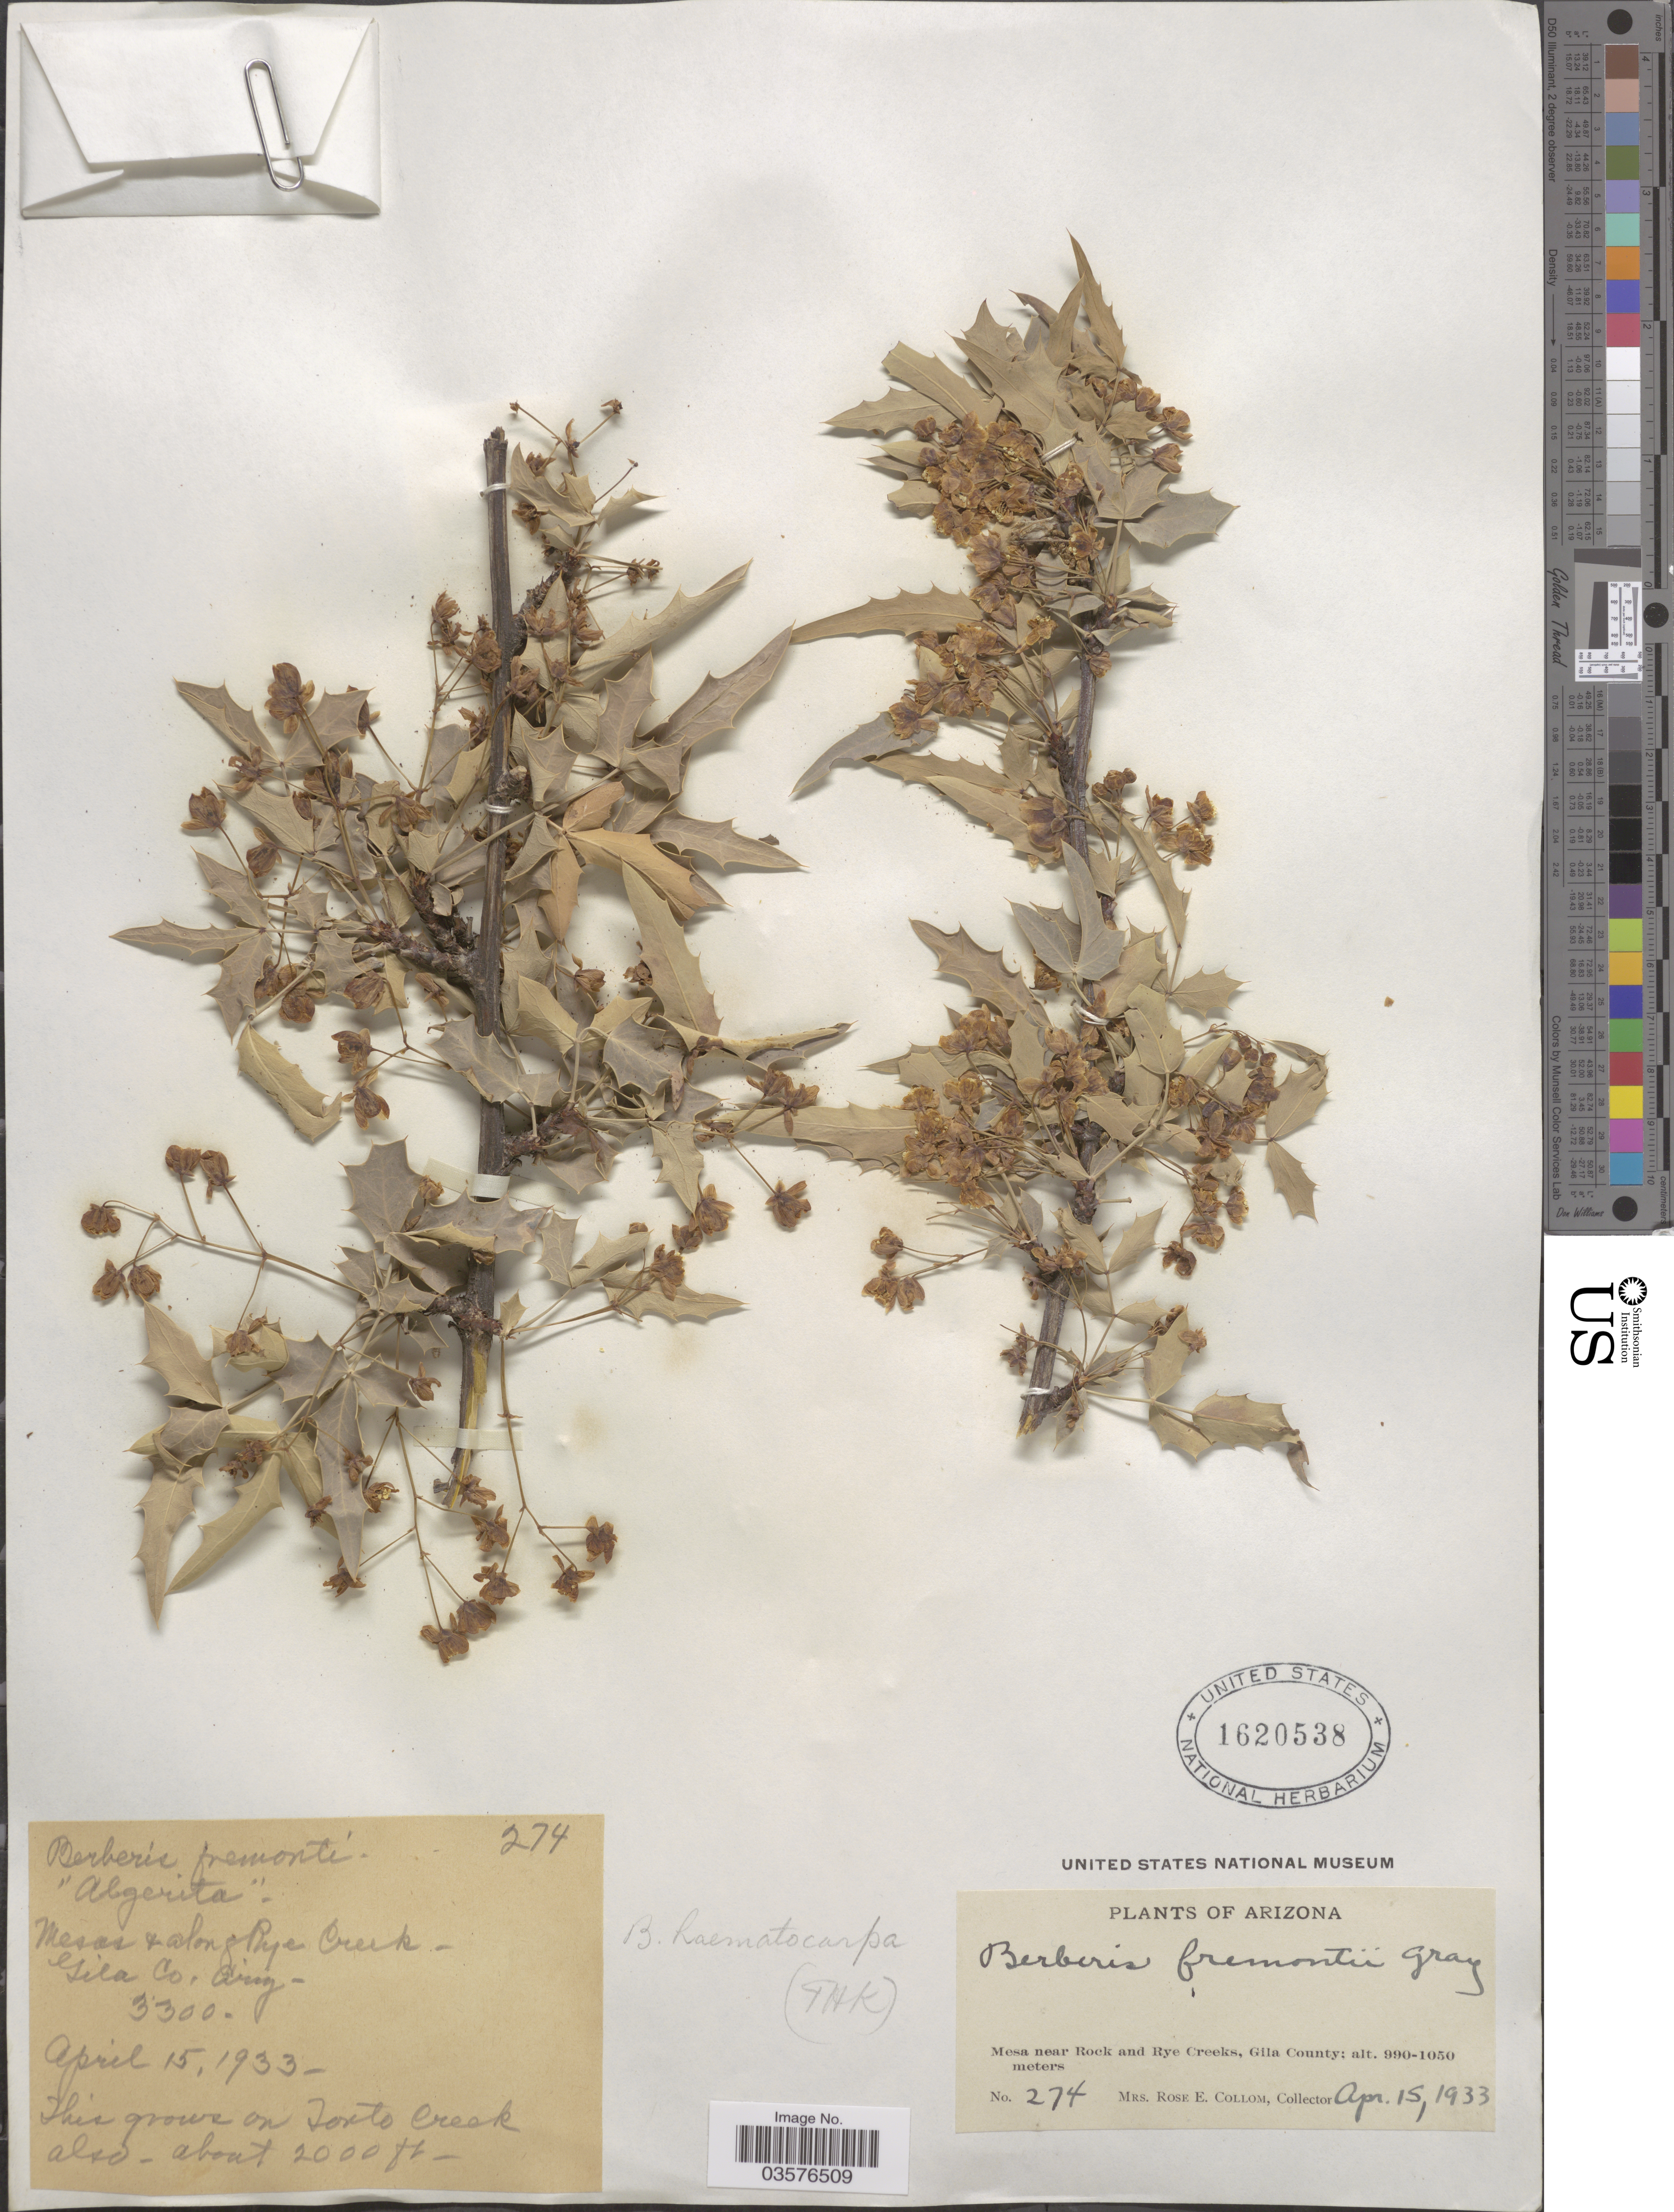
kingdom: Plantae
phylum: Tracheophyta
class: Magnoliopsida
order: Ranunculales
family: Berberidaceae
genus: Mahonia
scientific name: Mahonia haematocarpa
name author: (Wooton) Fedde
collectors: R. E. Collom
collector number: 274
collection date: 1933-04-15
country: United States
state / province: Arizona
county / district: Gila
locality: Mesa near Rock and Rye Creeks, Mesas & along Rye Creek. On Tonto Creek.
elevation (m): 610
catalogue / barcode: US 1620538